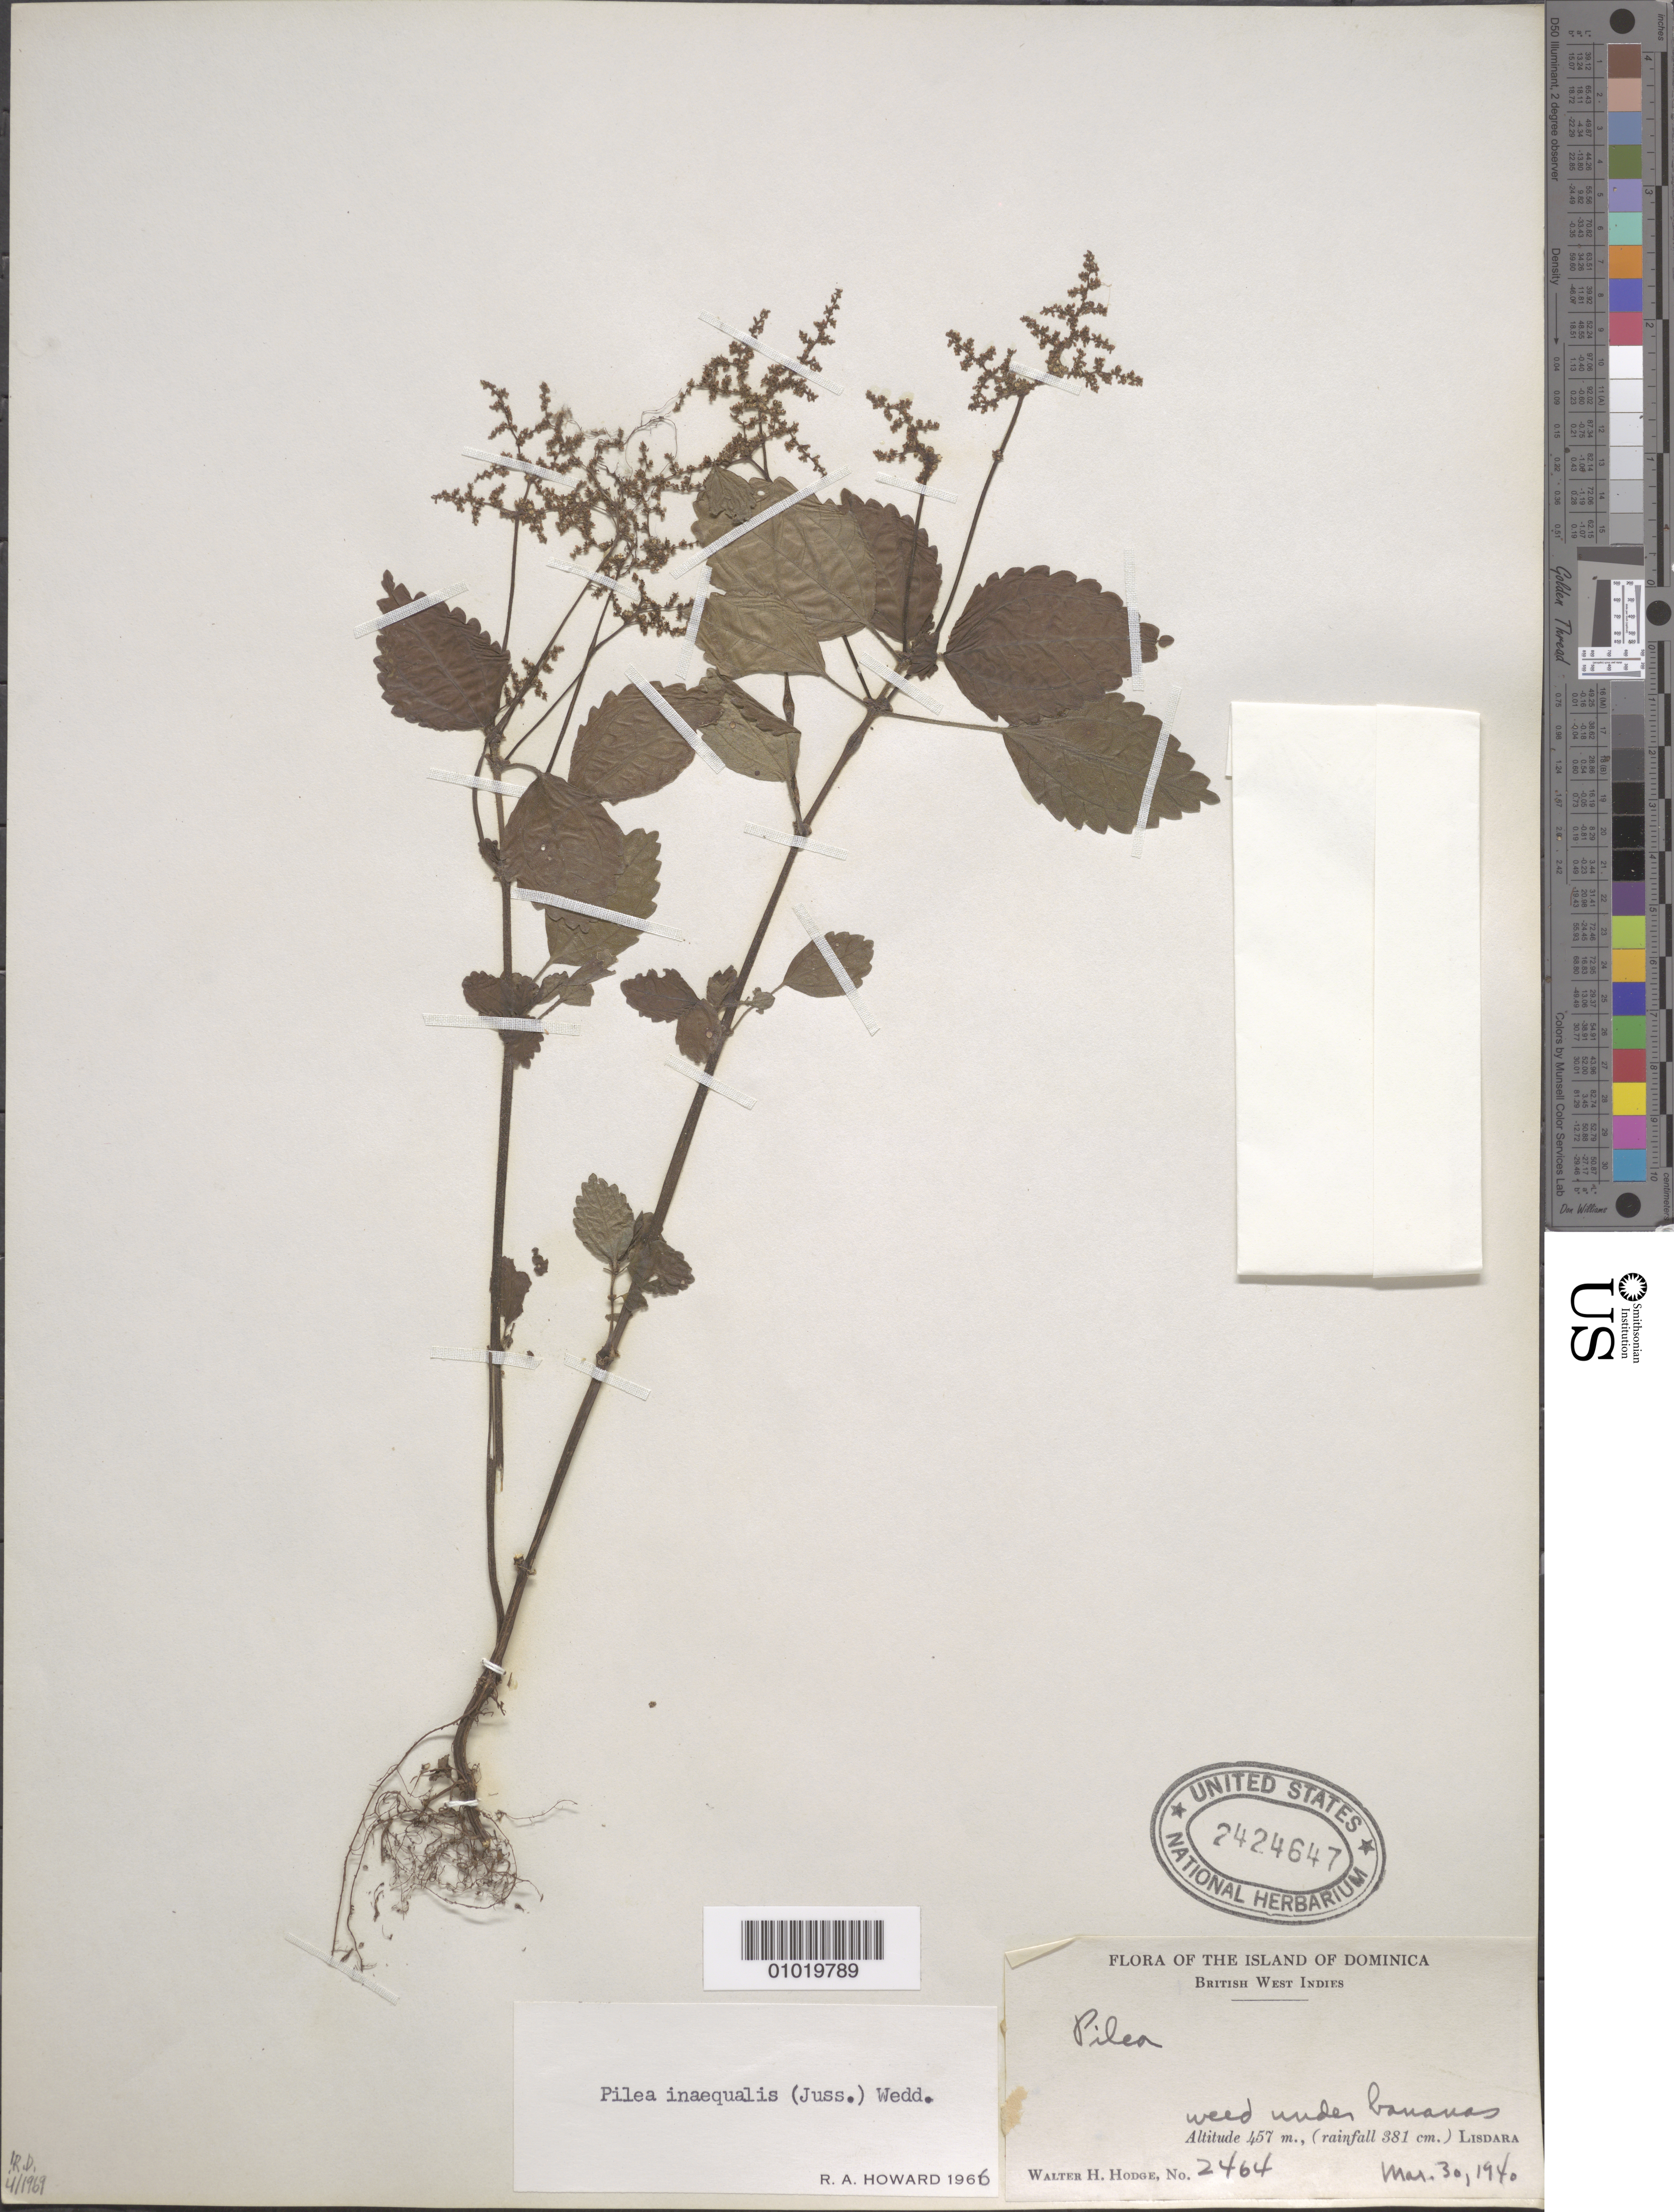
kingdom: Plantae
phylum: Tracheophyta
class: Magnoliopsida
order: Rosales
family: Urticaceae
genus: Pilea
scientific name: Pilea inaequalis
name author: (Juss. ex Poir.) Wedd.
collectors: W. Hodge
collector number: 2464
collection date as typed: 30 Mar 1940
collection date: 1940-03-30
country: Dominica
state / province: St. Patrick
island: Dominica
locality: Lisdara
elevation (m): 457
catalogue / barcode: US 2424647